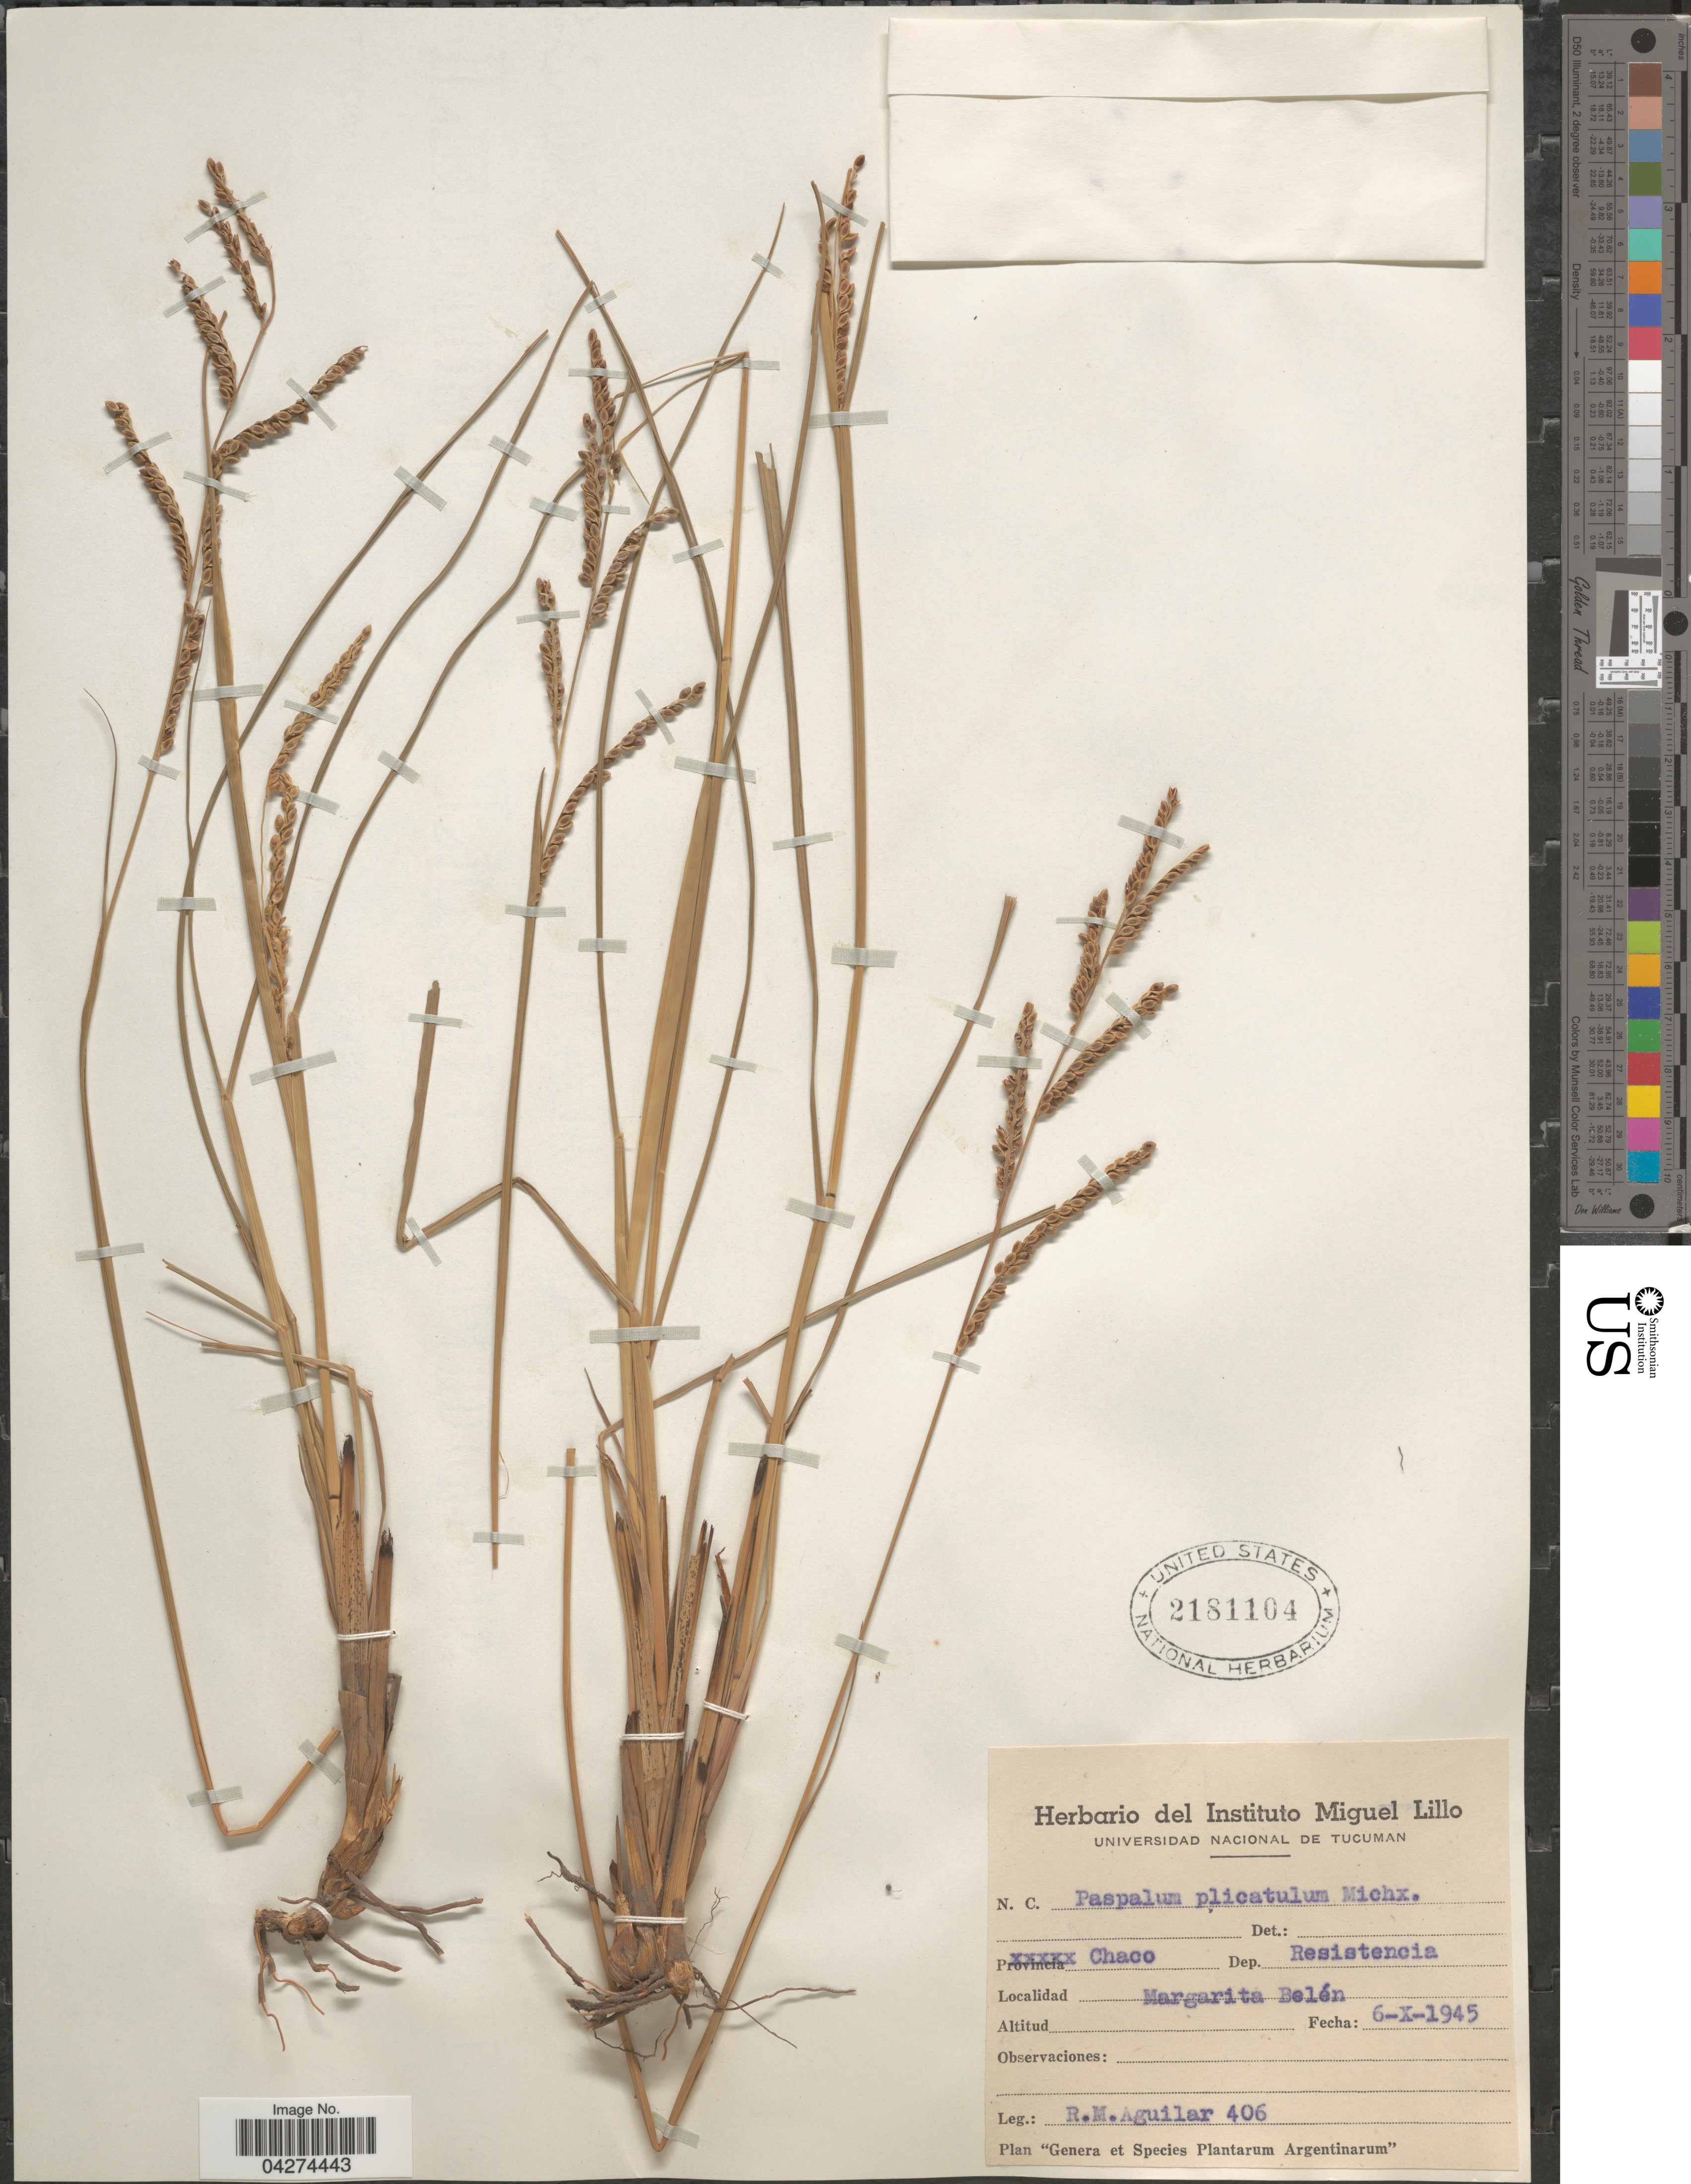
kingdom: Plantae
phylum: Tracheophyta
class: Liliopsida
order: Poales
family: Poaceae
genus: Paspalum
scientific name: Paspalum plicatulum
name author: Michx.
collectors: R. Aguilar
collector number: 406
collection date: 1945-10-06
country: Argentina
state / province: Chaco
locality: Dep. Resistencia. Margarita Belén.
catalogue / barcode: US 2181104